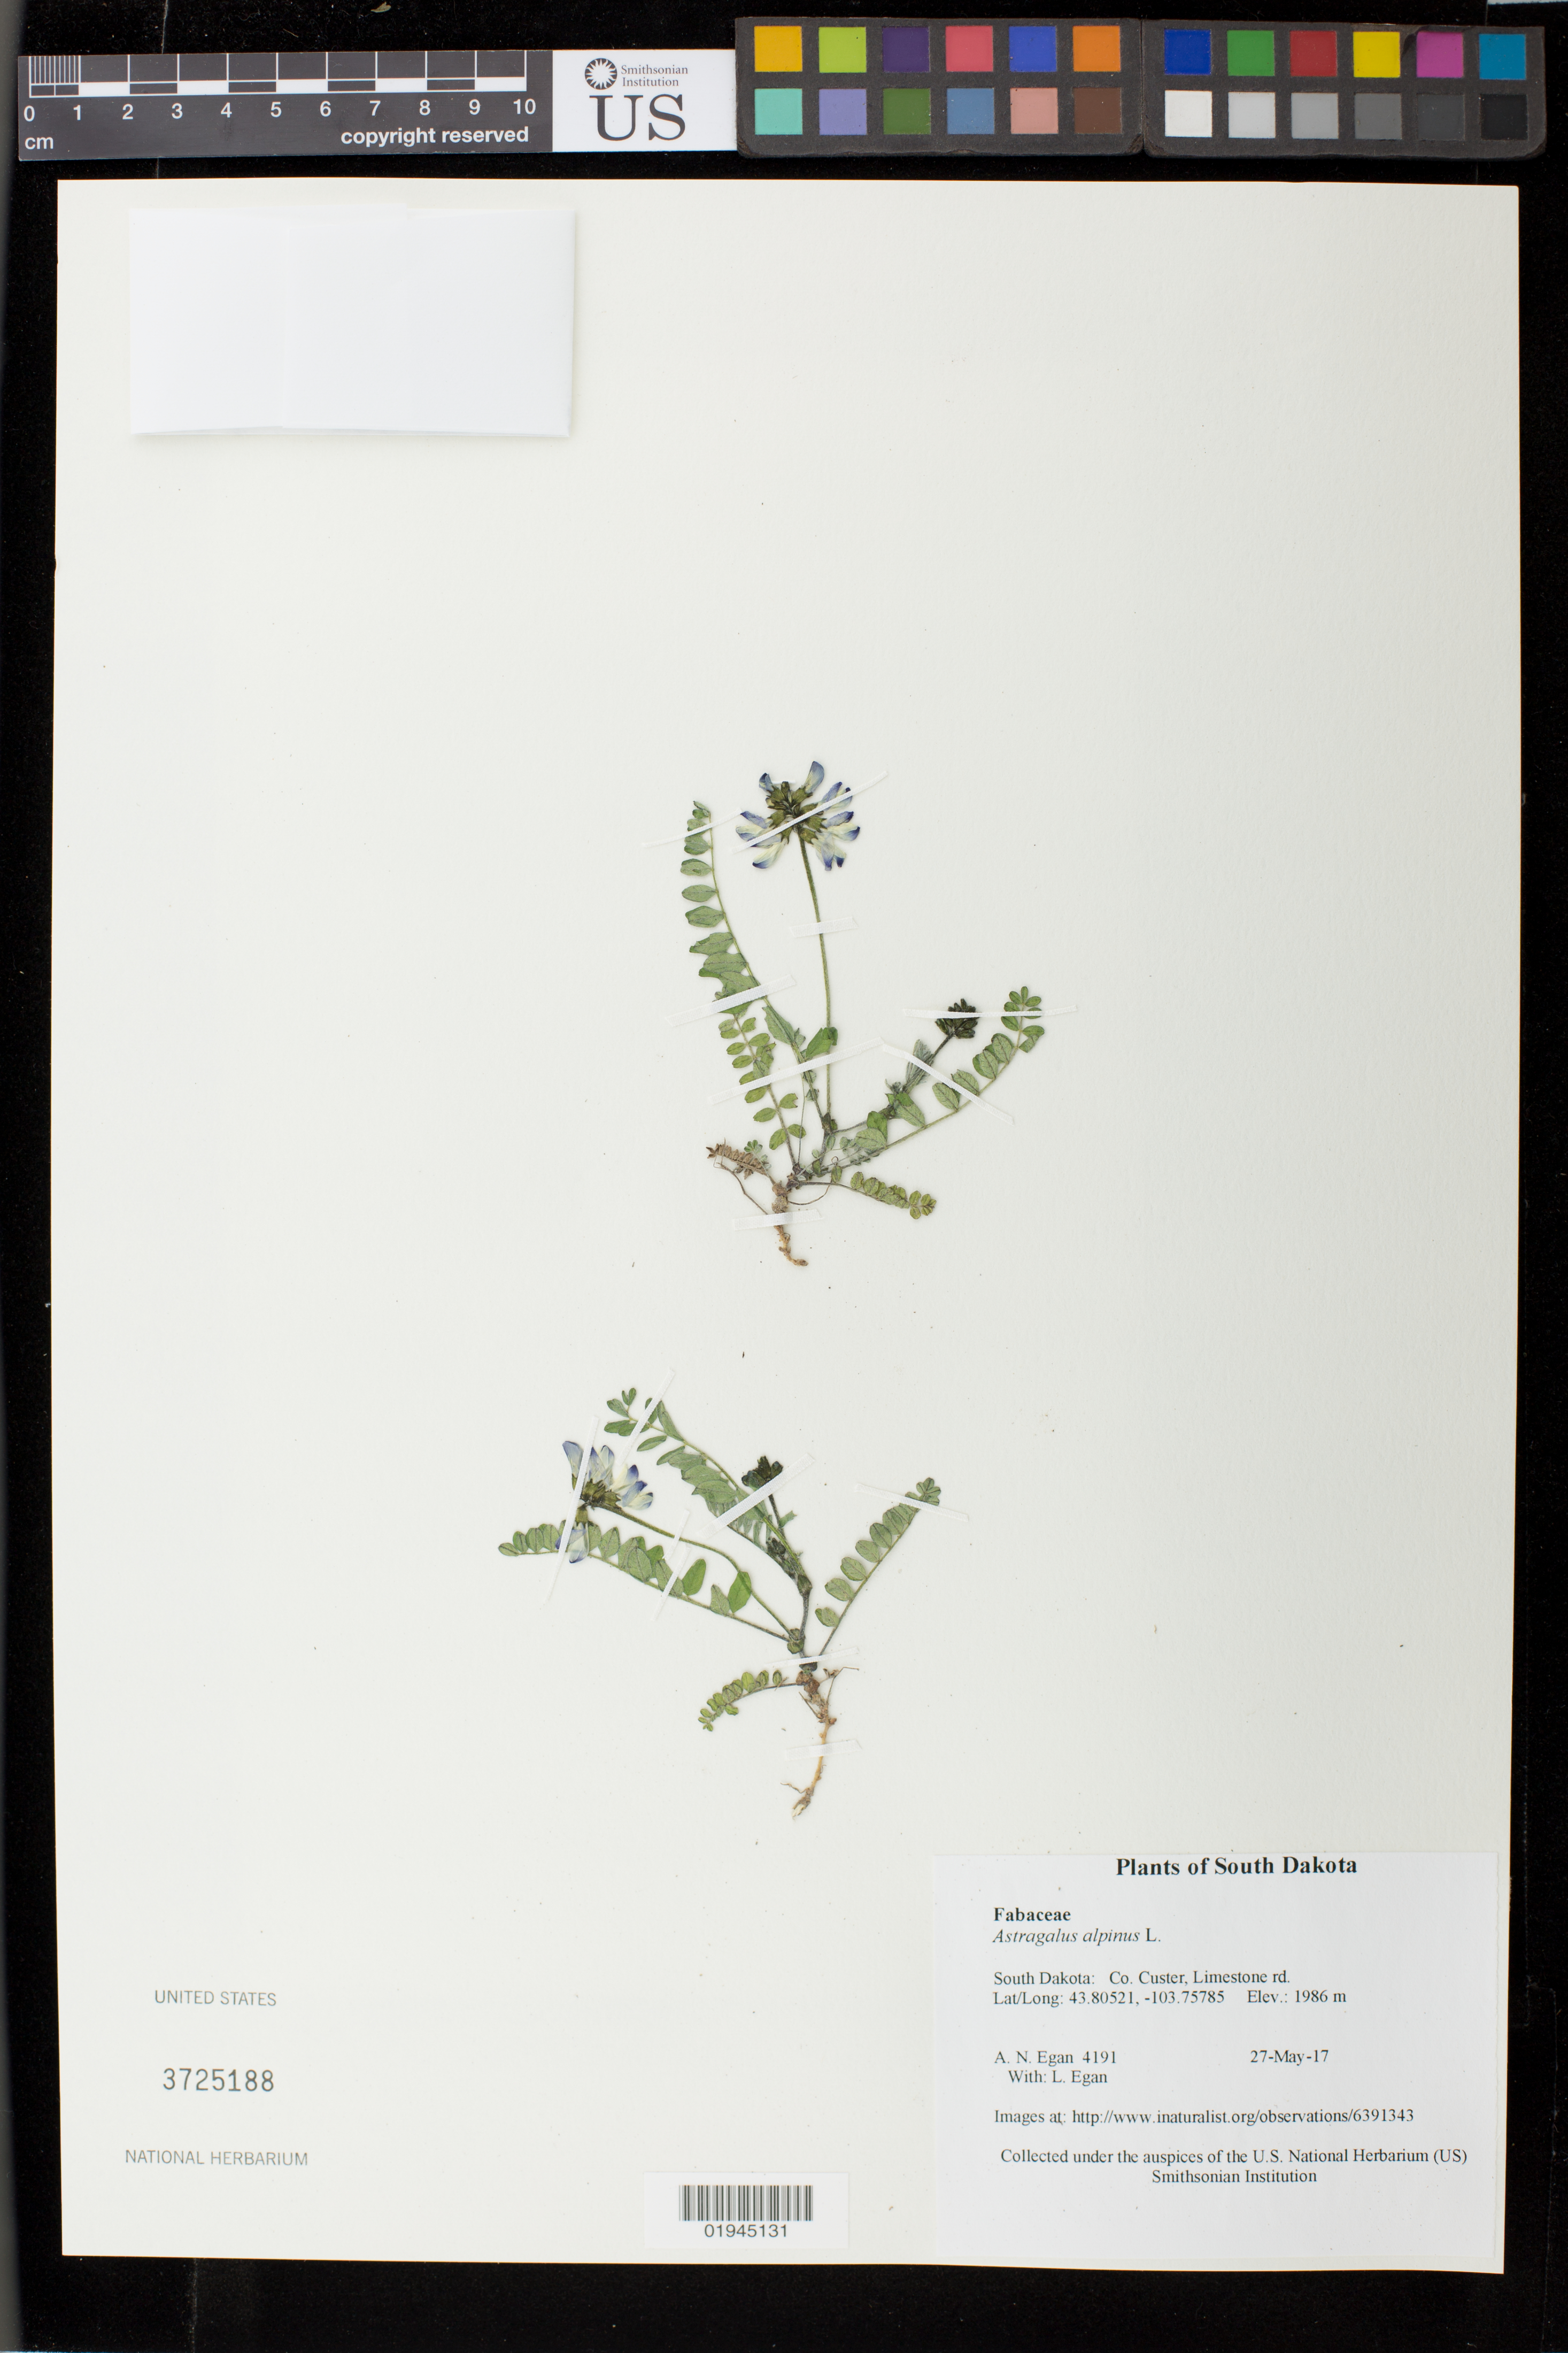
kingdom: Plantae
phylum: Tracheophyta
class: Magnoliopsida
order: Fabales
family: Fabaceae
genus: Astragalus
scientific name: Astragalus alpinus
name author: L.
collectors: A. N. Egan & L. Egan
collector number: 4191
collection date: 2017-05-27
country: United States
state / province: South Dakota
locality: Custer, Limestone rd.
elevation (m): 1986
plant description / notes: http://www.inaturalist.org/observations/6391343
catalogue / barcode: US 3725188